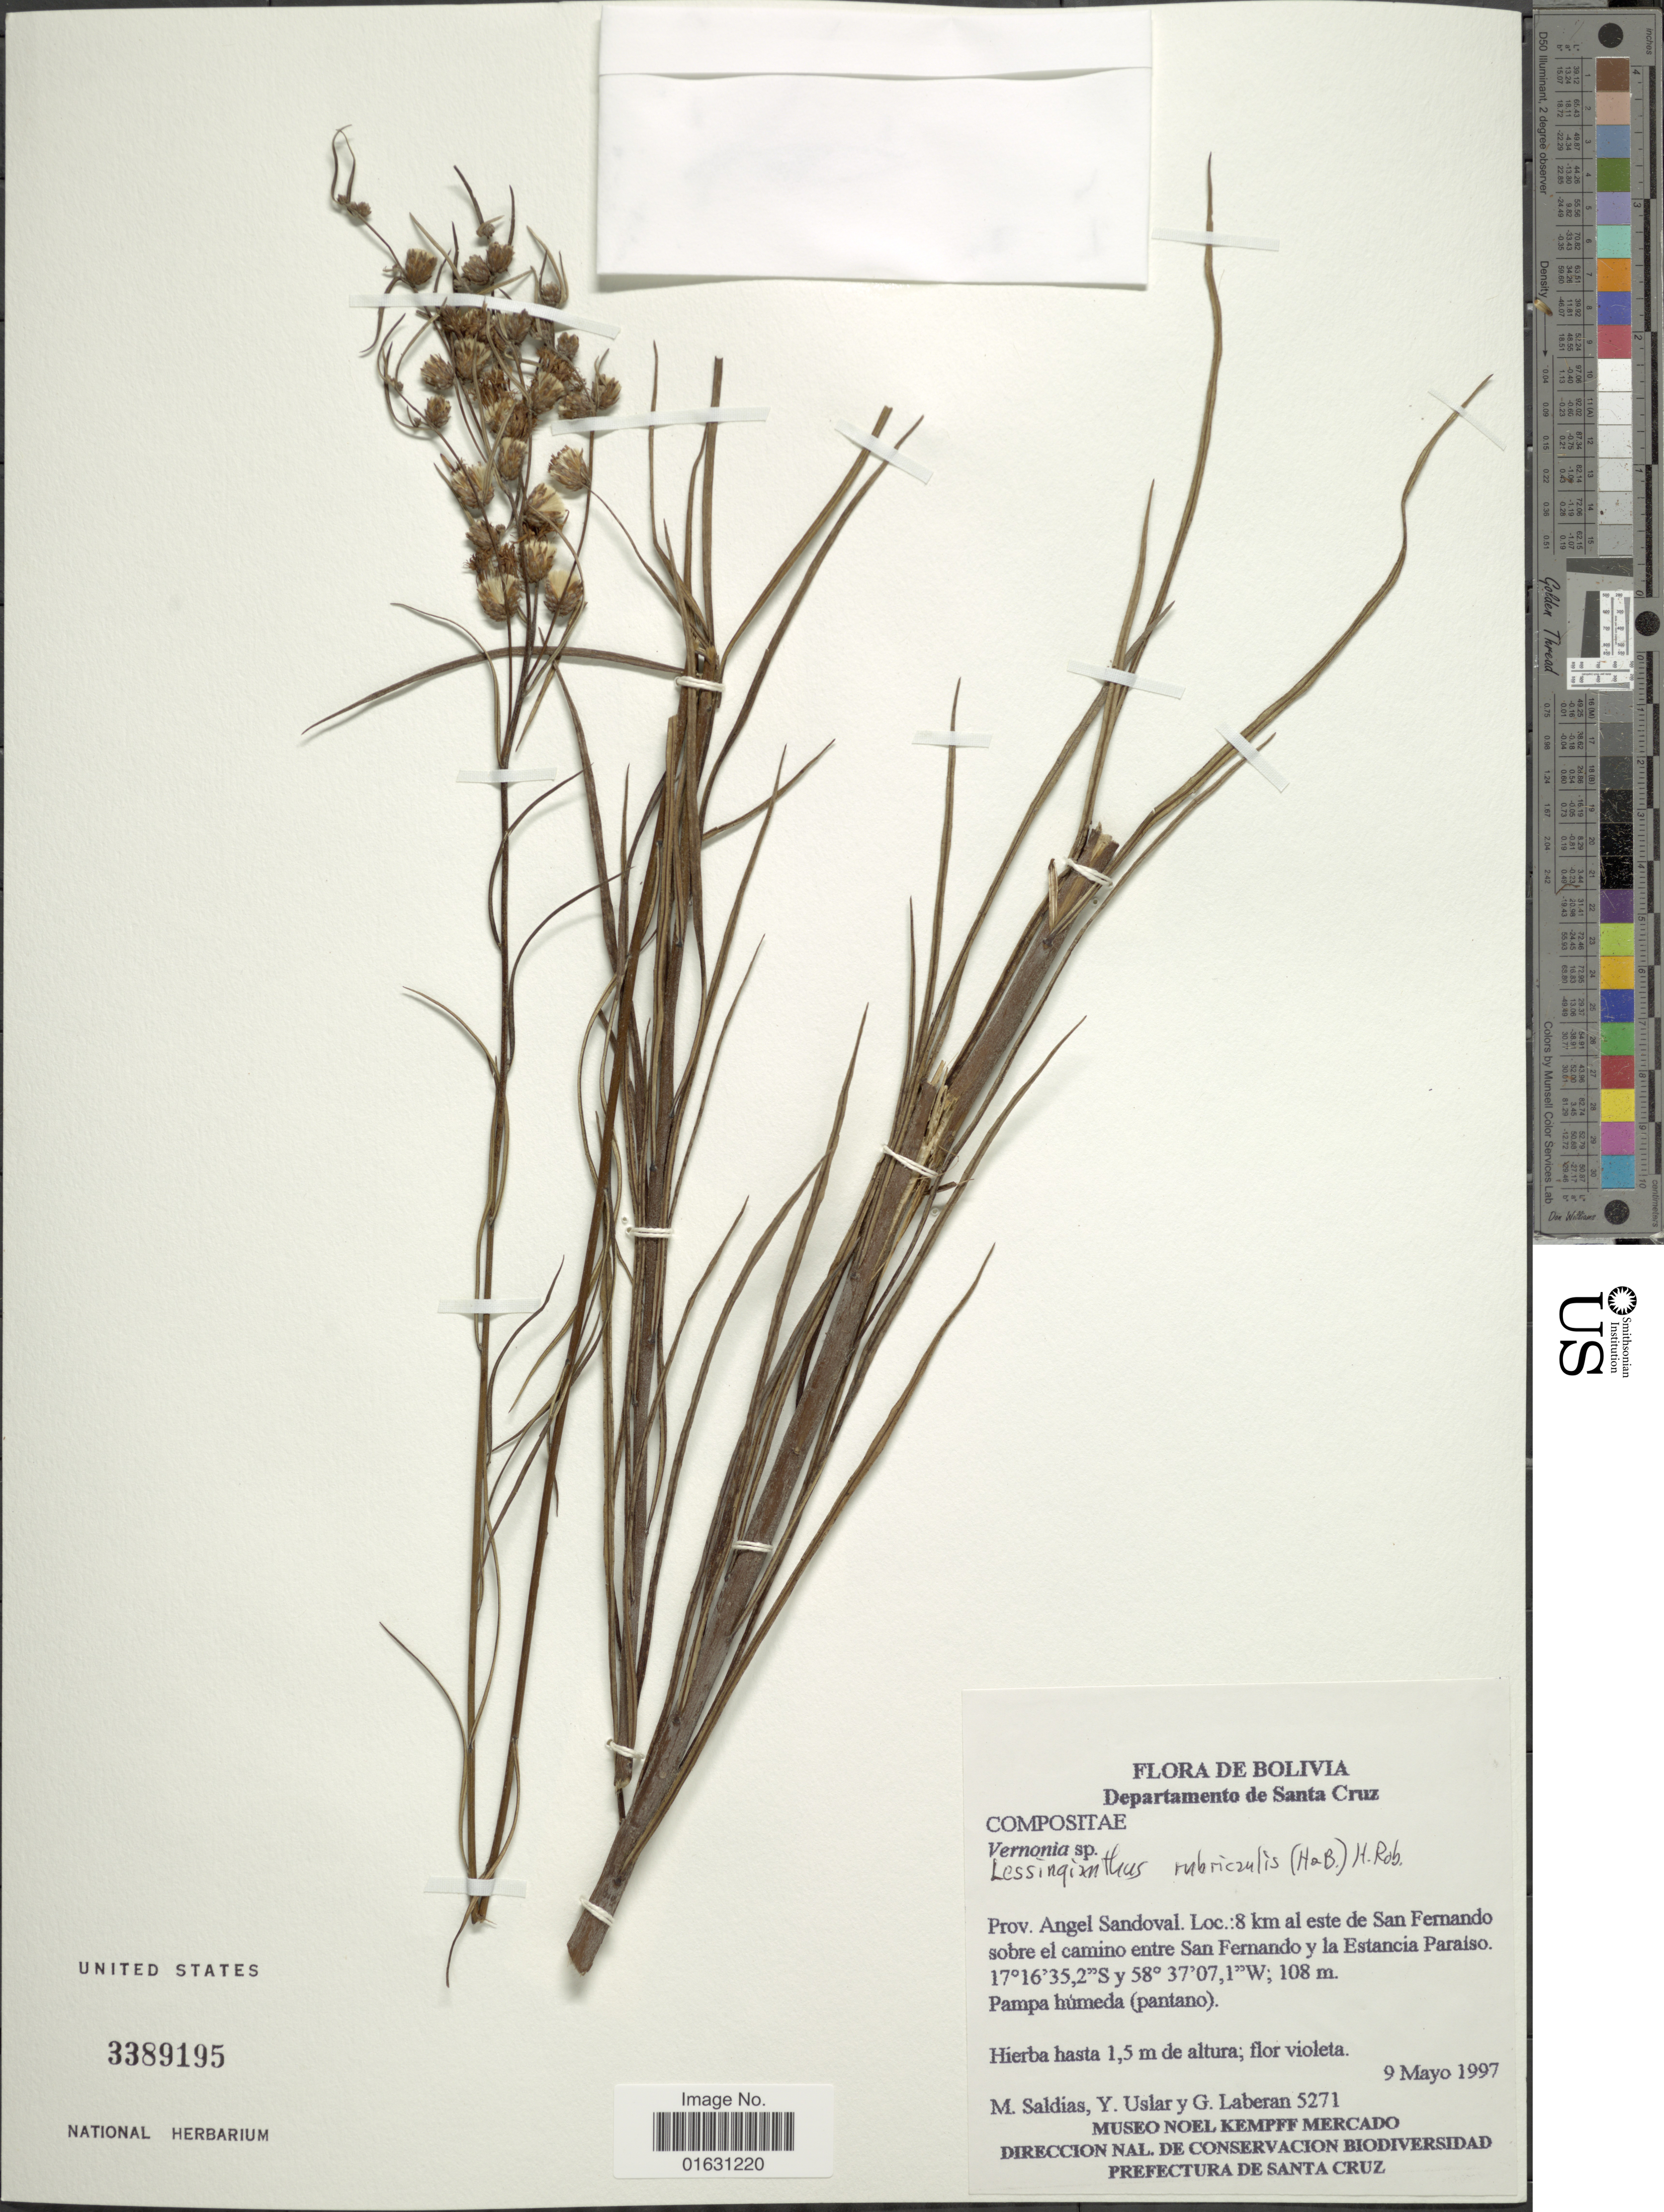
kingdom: Plantae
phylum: Tracheophyta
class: Magnoliopsida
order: Asterales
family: Asteraceae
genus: Lessingianthus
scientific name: Lessingianthus rubricaulis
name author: (Humb. & Bonpl.) H. Rob.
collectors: M. Saldias, Y. Uslar & G. Laberan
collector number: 5271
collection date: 1997-05-09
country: Bolivia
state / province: Santa Cruz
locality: Prov. Angel Sandoval, 8 km al este de San Fernando sobre el camino entre San Fernando y la Estancia Paraiso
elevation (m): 108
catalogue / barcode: US 3389195